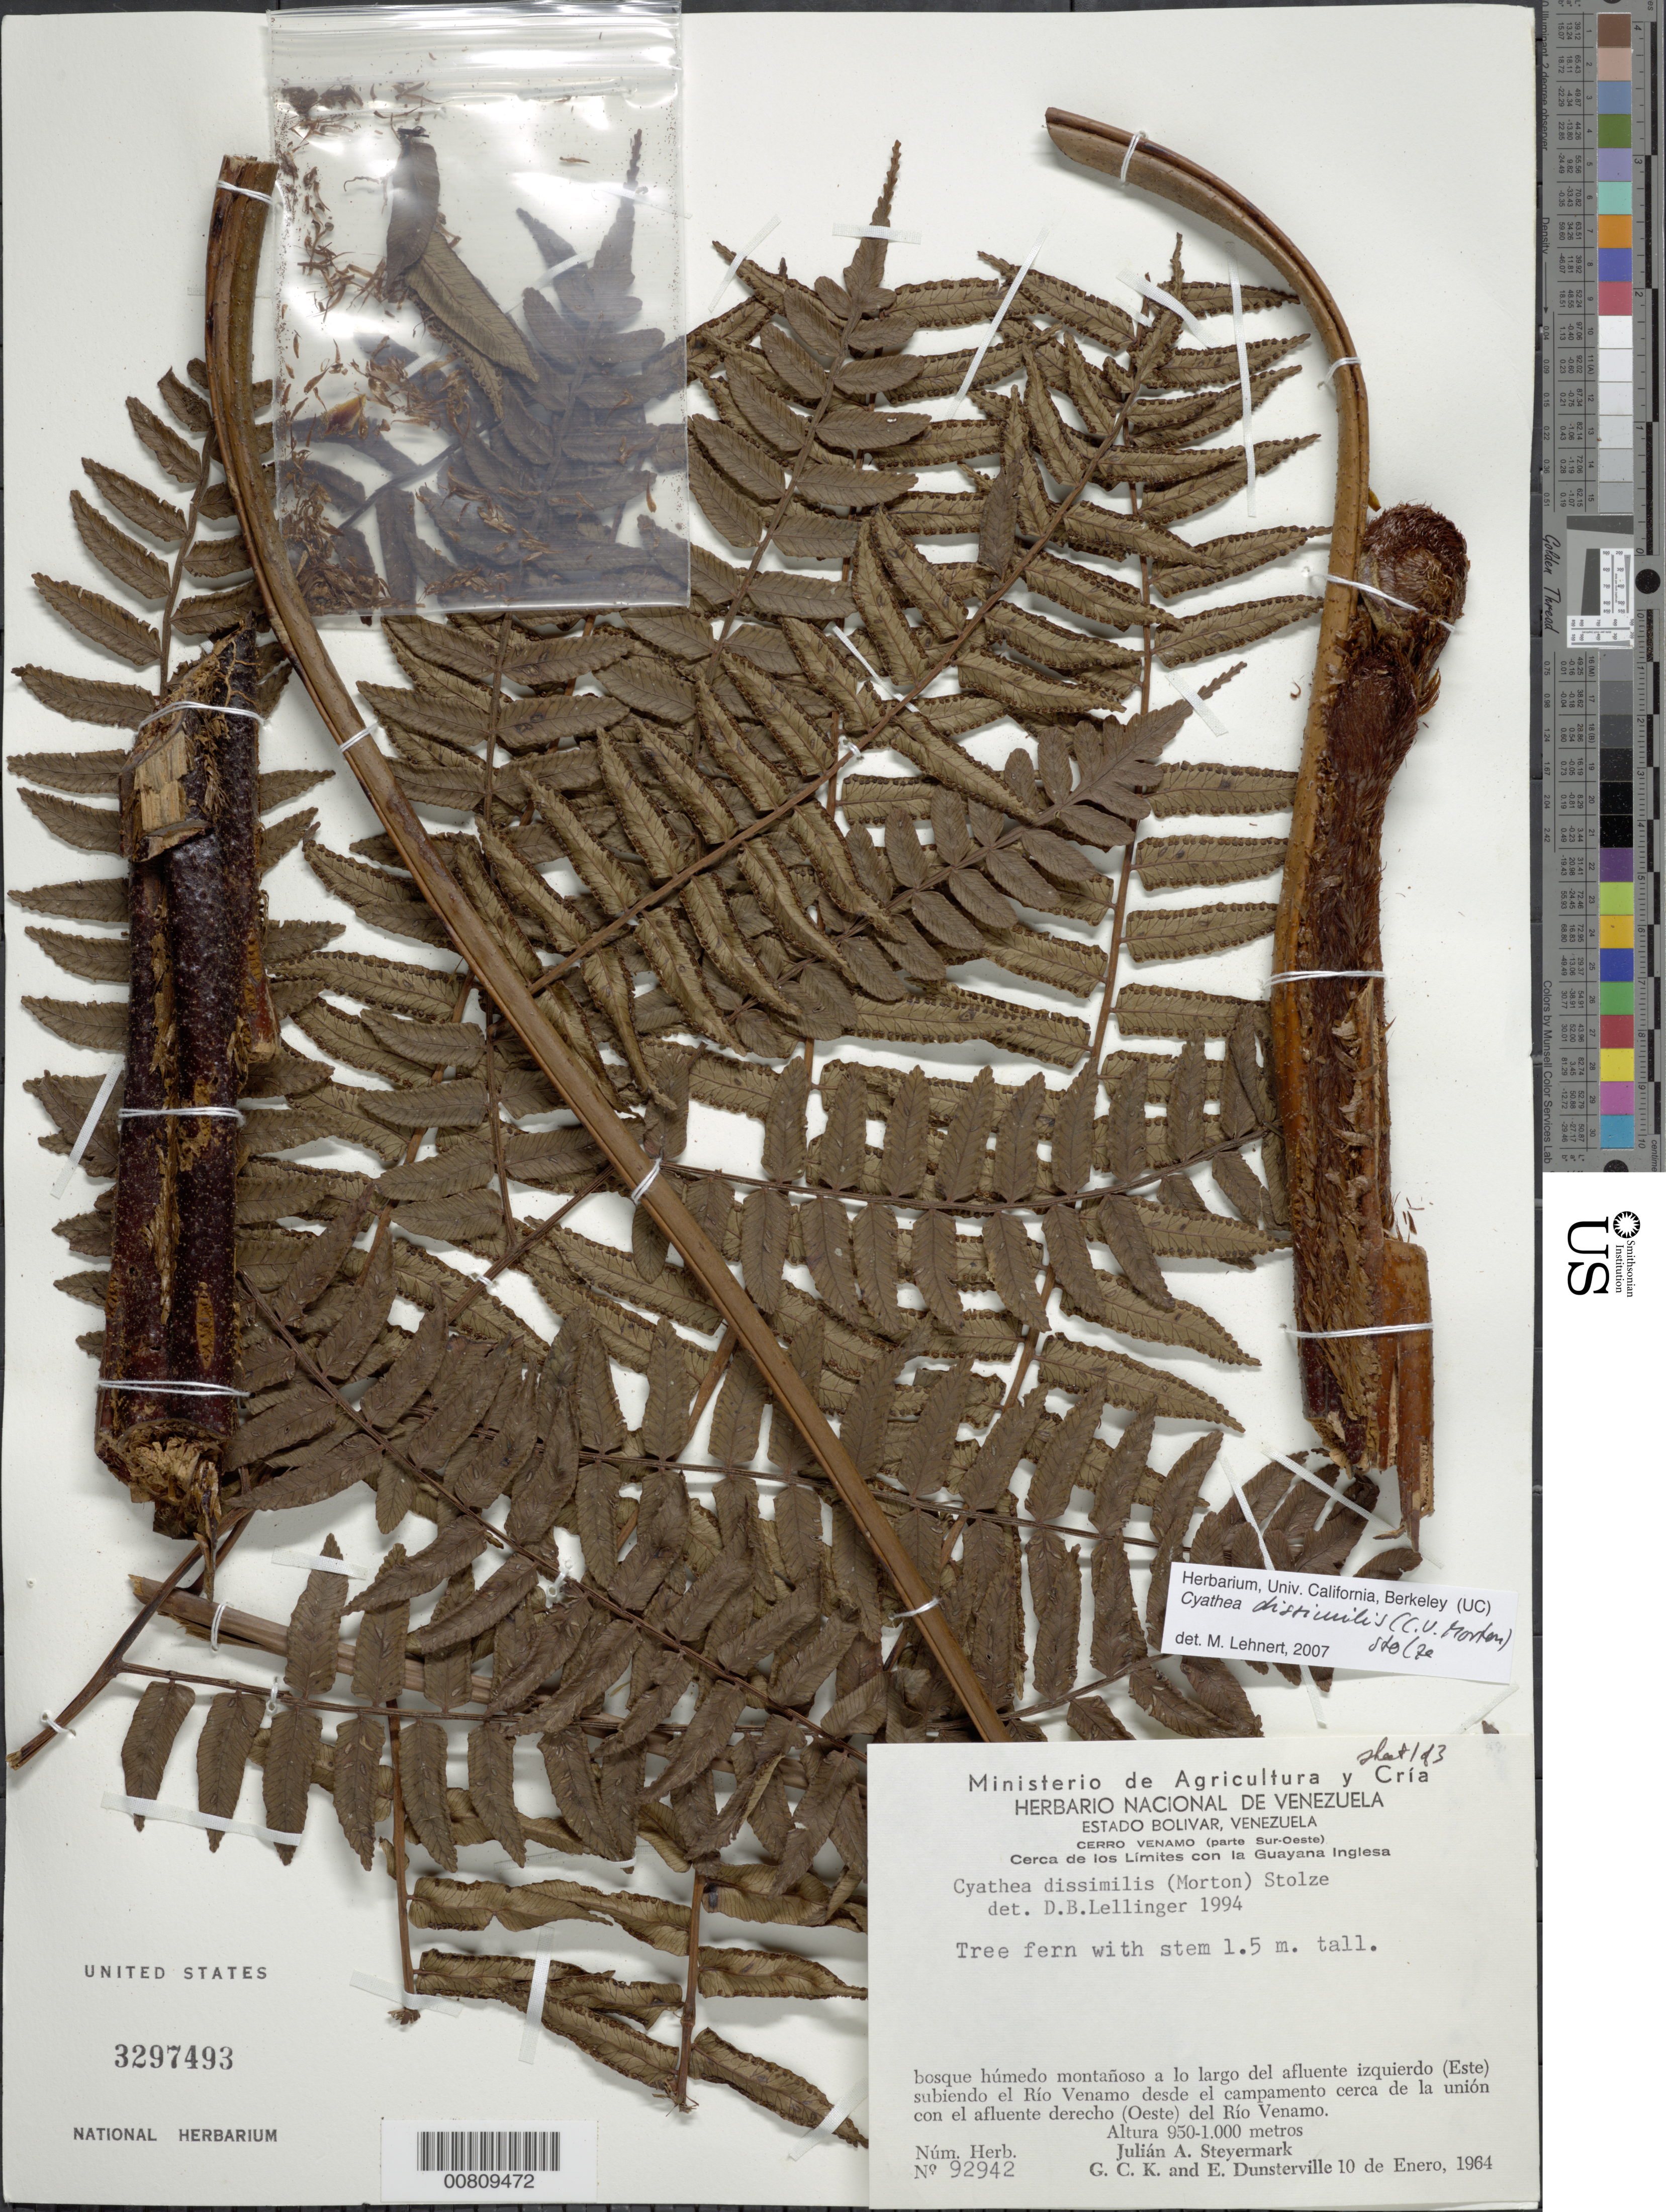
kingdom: Plantae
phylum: Tracheophyta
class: Polypodiopsida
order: Cyatheales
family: Cyatheaceae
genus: Cyathea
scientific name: Cyathea dissimilis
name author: (C.V. Morton) Stolze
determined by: Lellinger, David B., (BOT), Smithsonian Institution - National Museum of Natural History (UNITED STATES)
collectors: J. Steyermark, G. C. K. Dunsterville & E. Dunsterville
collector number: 92942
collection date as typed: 10-Jan-64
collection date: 1964-01-10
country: Venezuela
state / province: Bolívar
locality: Cerro Venamo, desde el campamento creca de la union con ele afluente derecho (Oeste) del Río Venamo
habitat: Wet montane forest along river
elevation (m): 950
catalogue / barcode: US 3297493